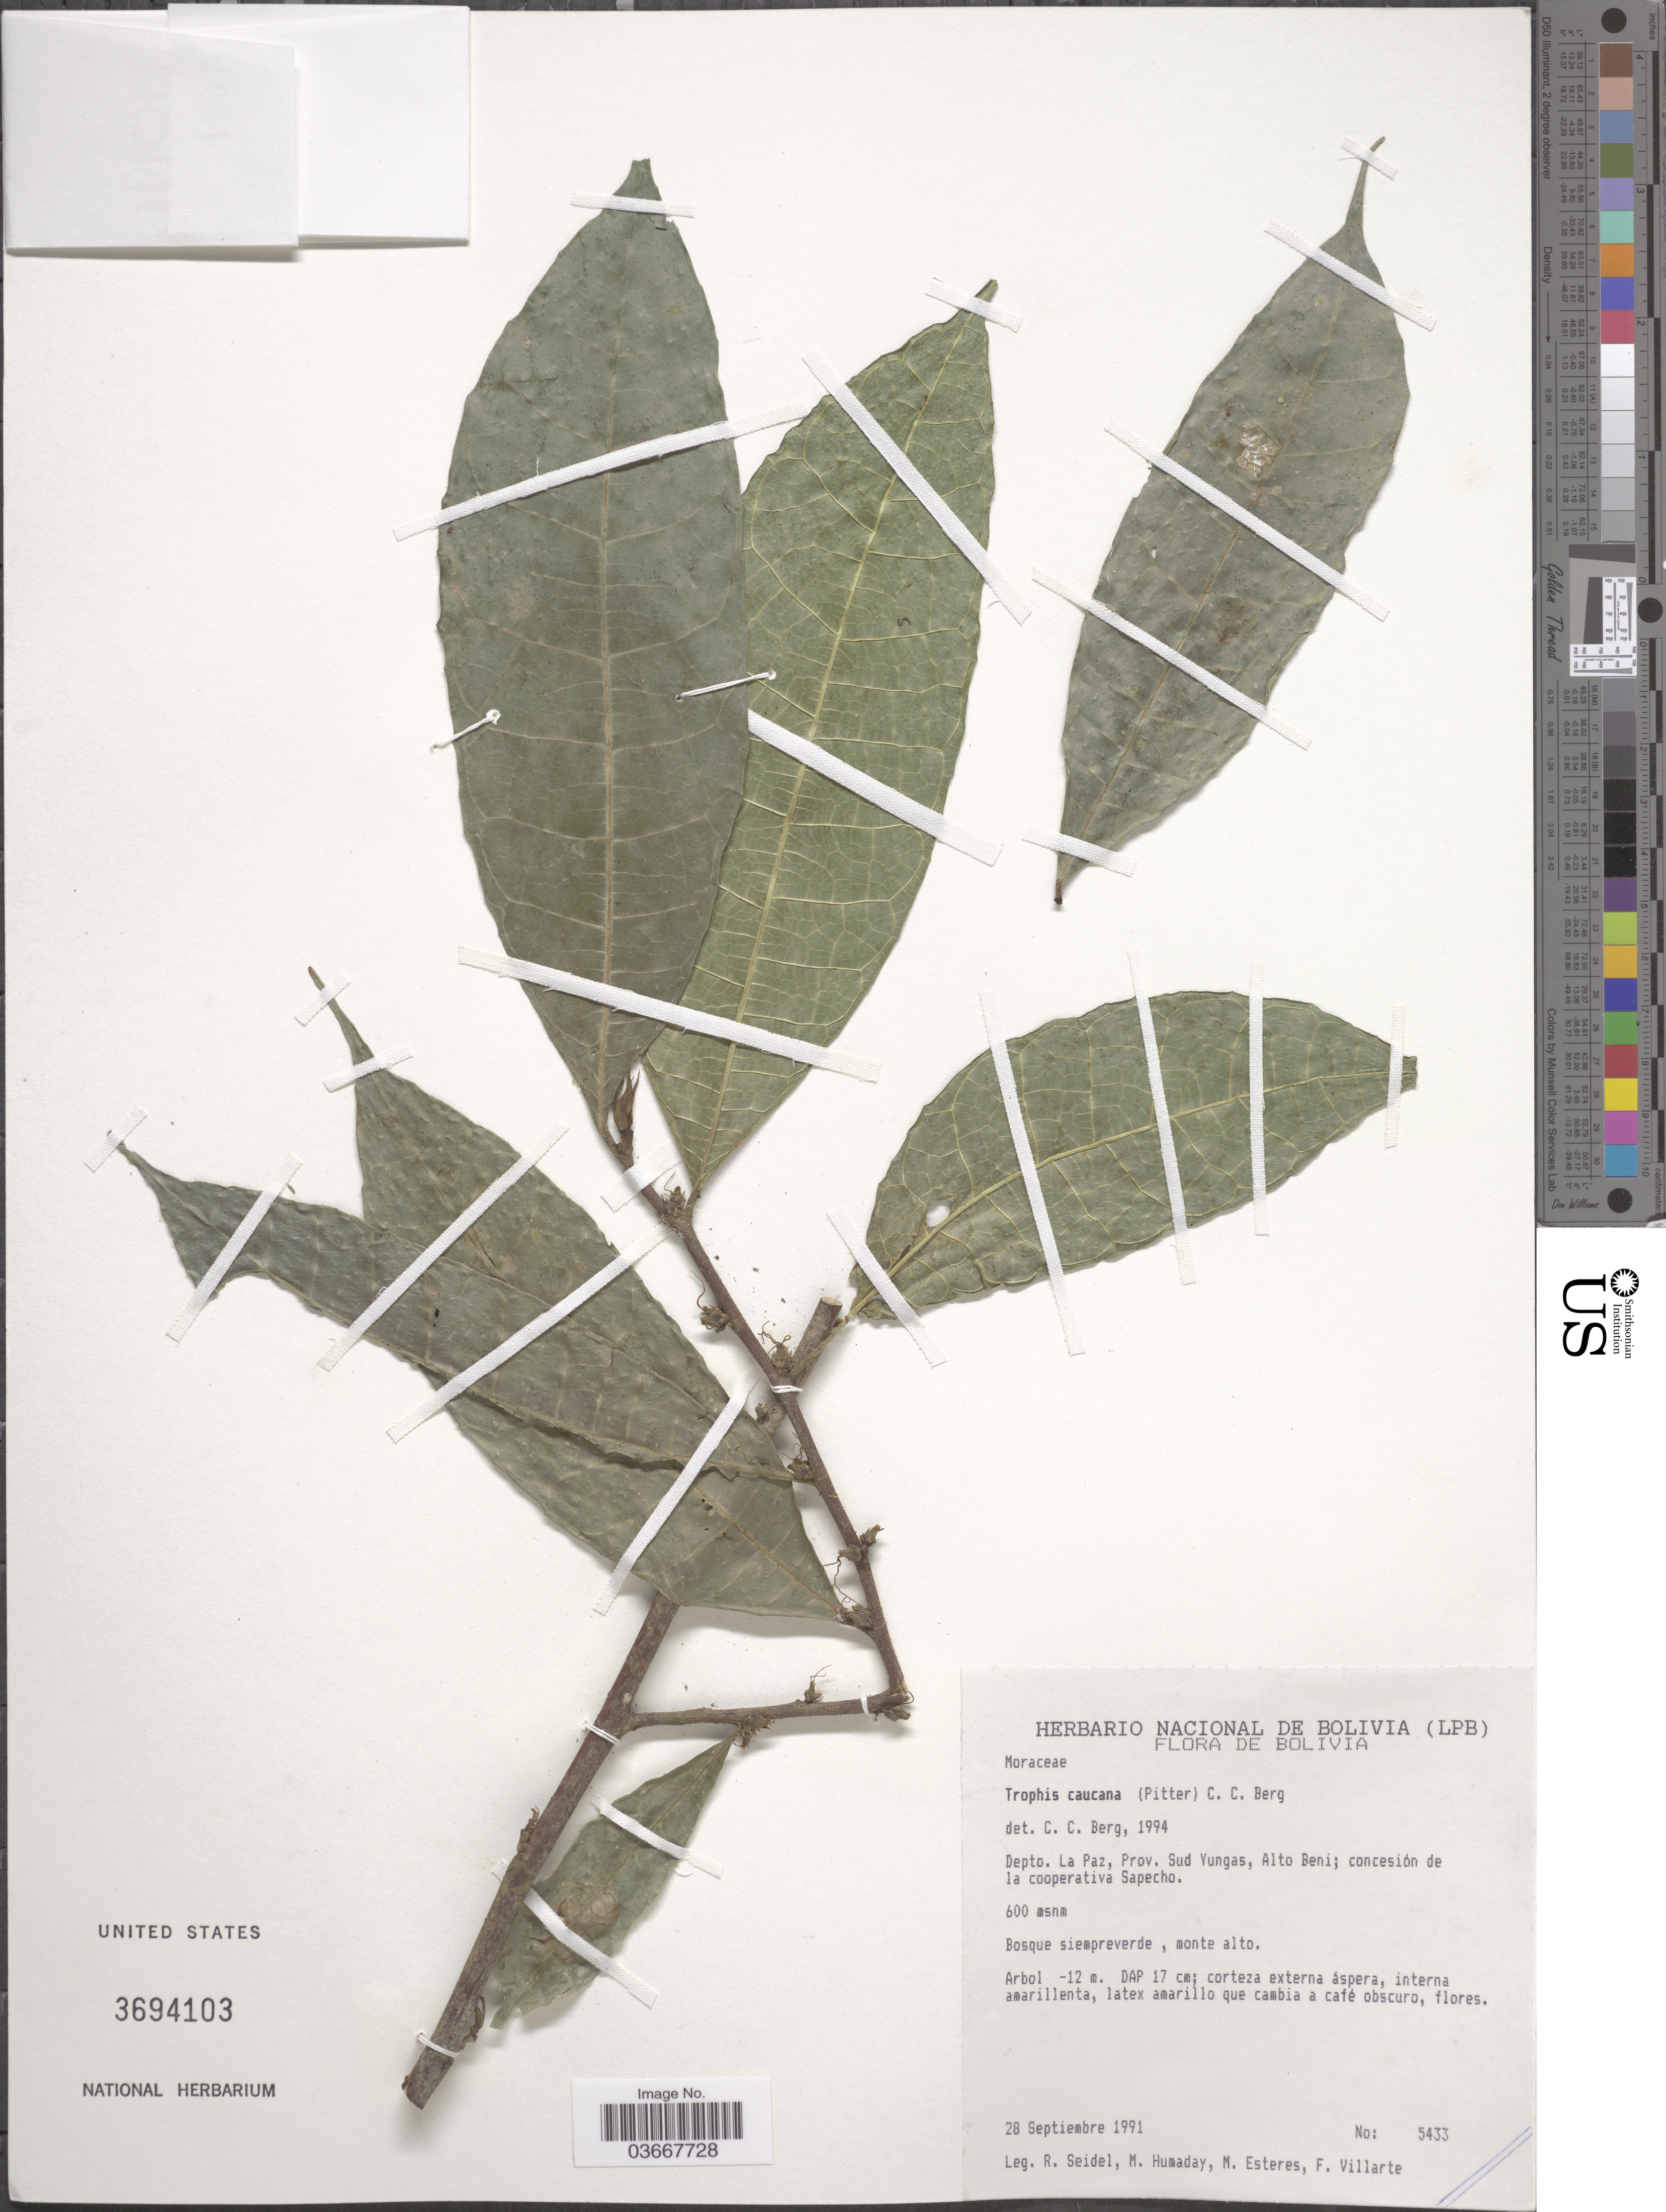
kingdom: Plantae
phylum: Tracheophyta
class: Magnoliopsida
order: Rosales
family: Moraceae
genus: Olmedia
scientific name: Olmedia aspera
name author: Ruiz & Pav.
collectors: R. Seidel, M. Humaday, M. Esteres & F. Villarte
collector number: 5433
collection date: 1991-09-28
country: Bolivia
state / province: La Paz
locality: Depto. La Paz, Prov. Sud Yungas, Alto Beni; concesión de la cooperativa Sapecho. Bosque siempreverde, monte alto.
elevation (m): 600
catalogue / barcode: US 3694103